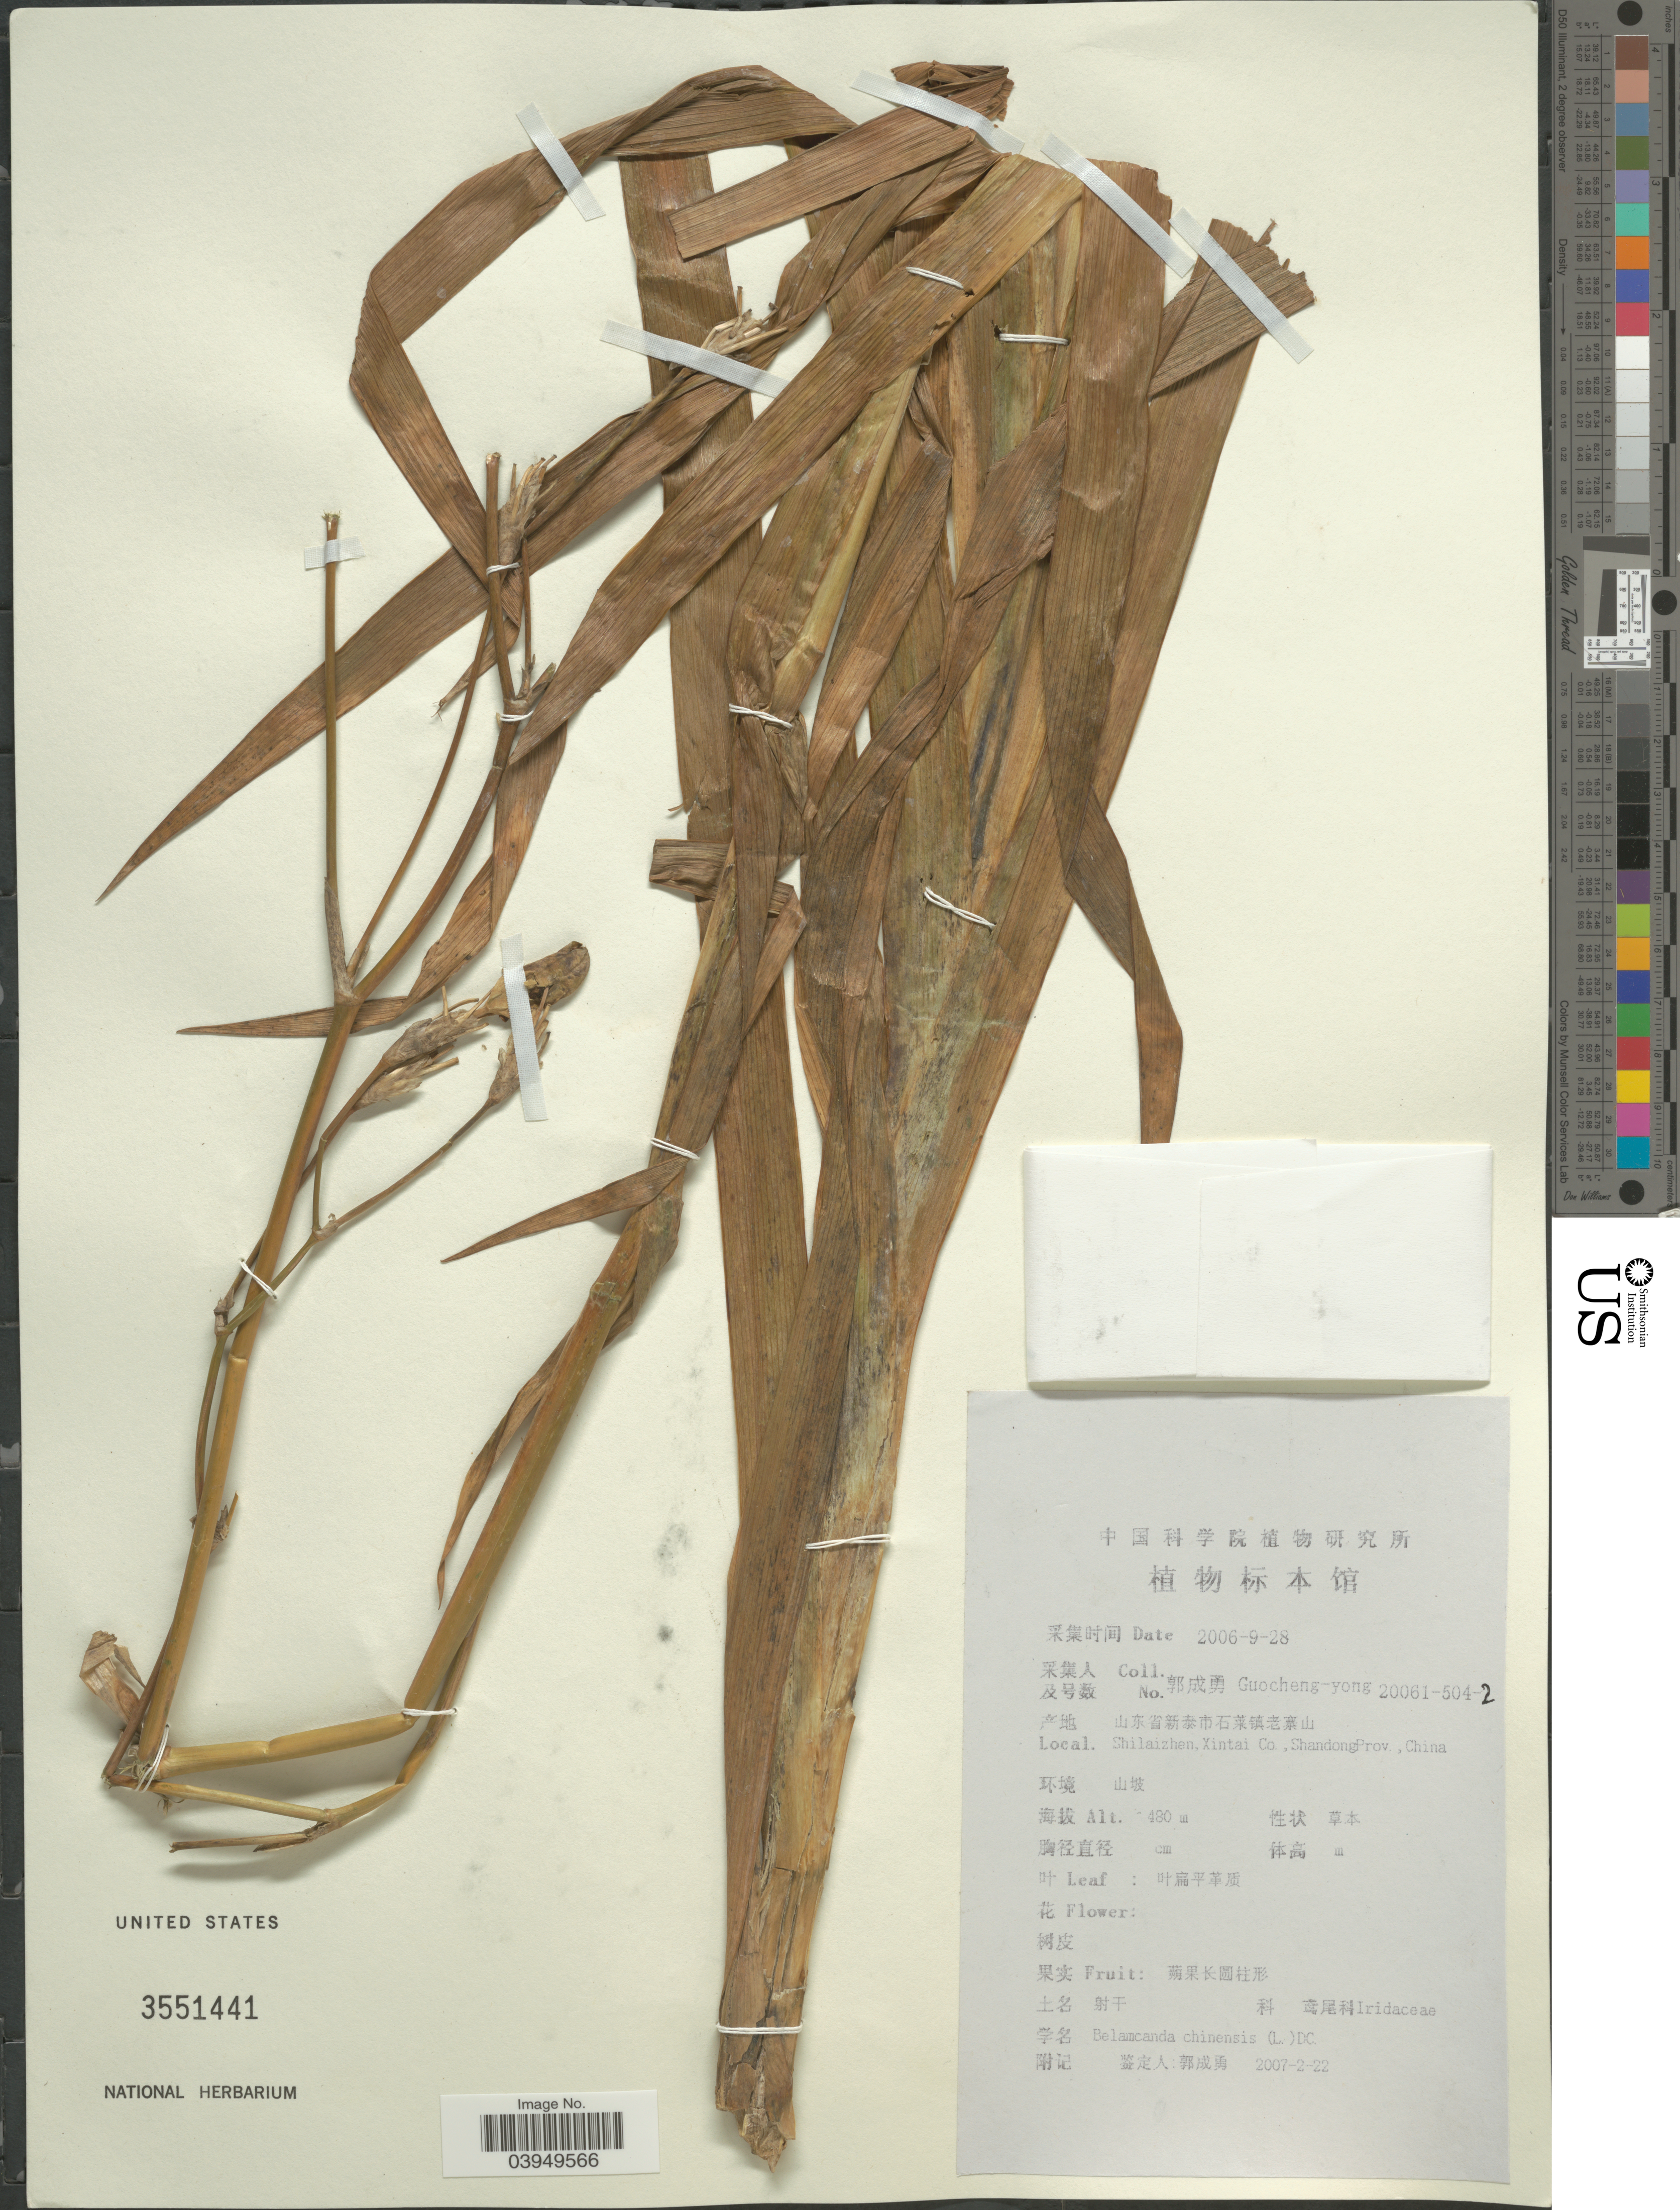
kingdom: Plantae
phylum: Tracheophyta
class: Liliopsida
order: Asparagales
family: Iridaceae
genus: Iris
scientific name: Iris chinensis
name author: Curtis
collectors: Guo cheng-yong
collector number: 20061-504-2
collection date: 2006-09-28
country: China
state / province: Shandong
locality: Shilaizhen, Xintai Co.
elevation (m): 480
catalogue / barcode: US 3551441